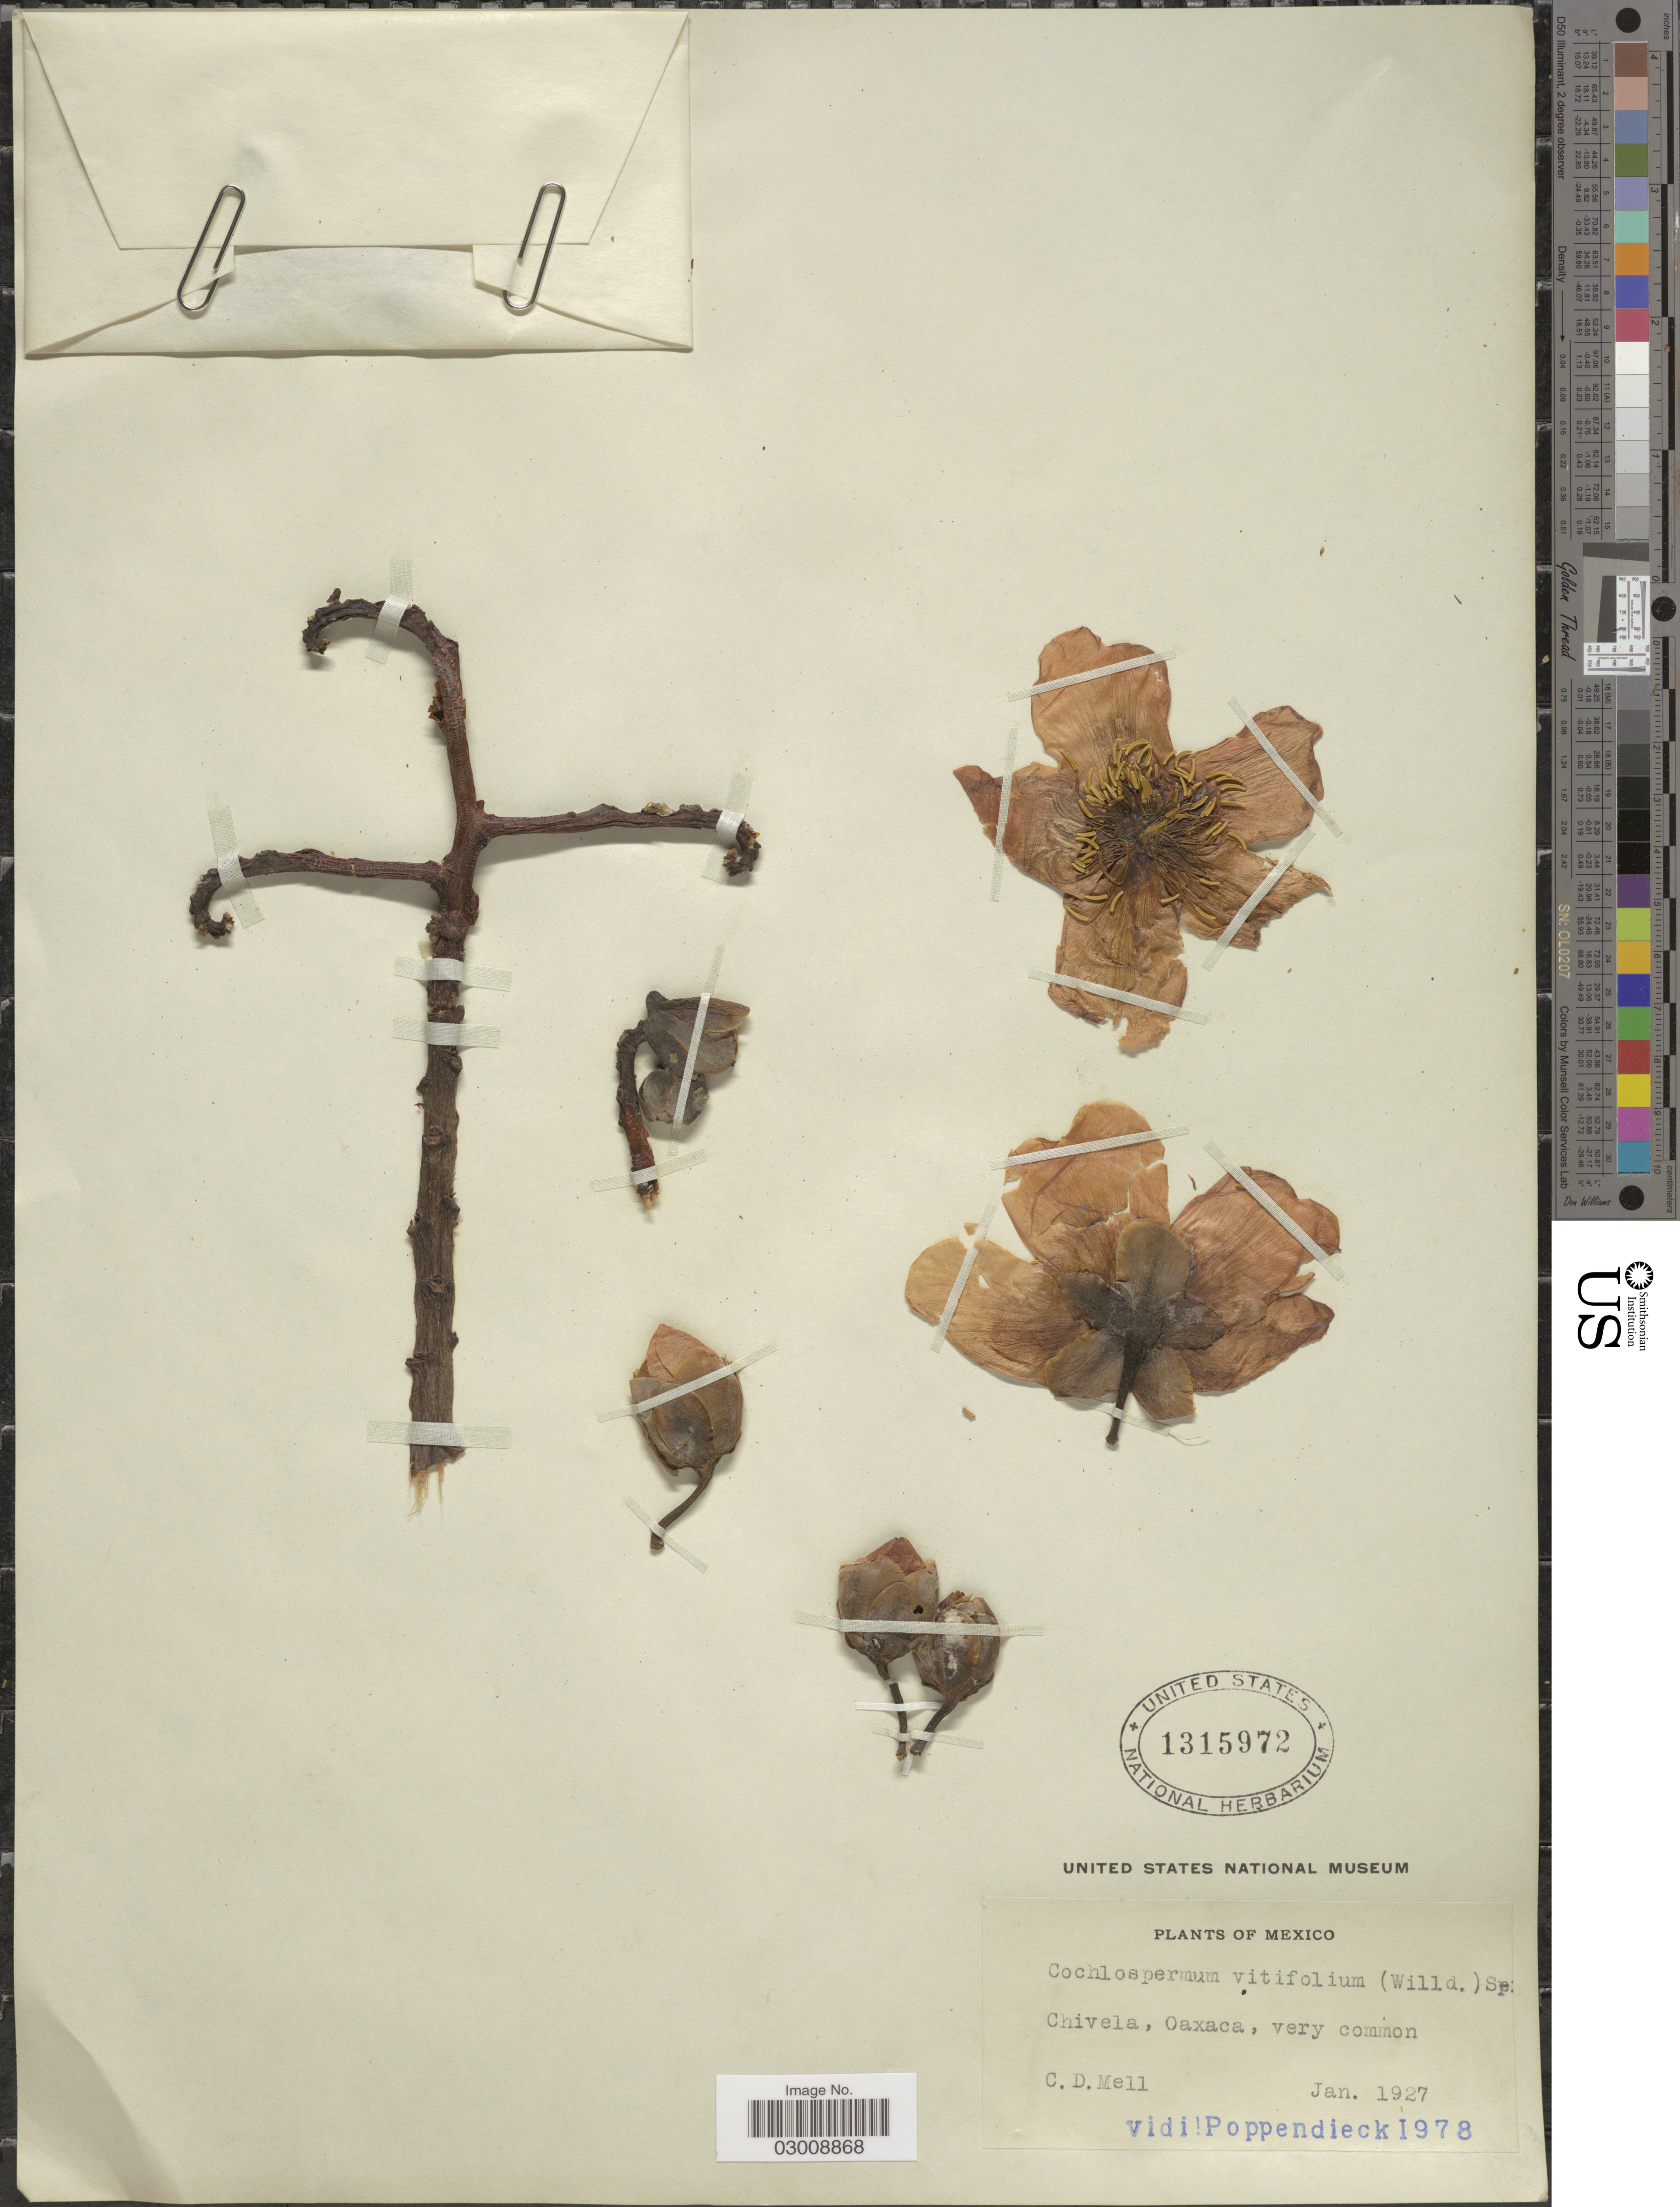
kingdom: Plantae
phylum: Tracheophyta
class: Magnoliopsida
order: Malvales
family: Cochlospermaceae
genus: Cochlospermum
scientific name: Cochlospermum vitifolium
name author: (Willd.) Spreng.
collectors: C. D. Mell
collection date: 1927-01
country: Mexico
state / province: Oaxaca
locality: Chivela, Oaxaca, very common.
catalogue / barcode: US 1315972